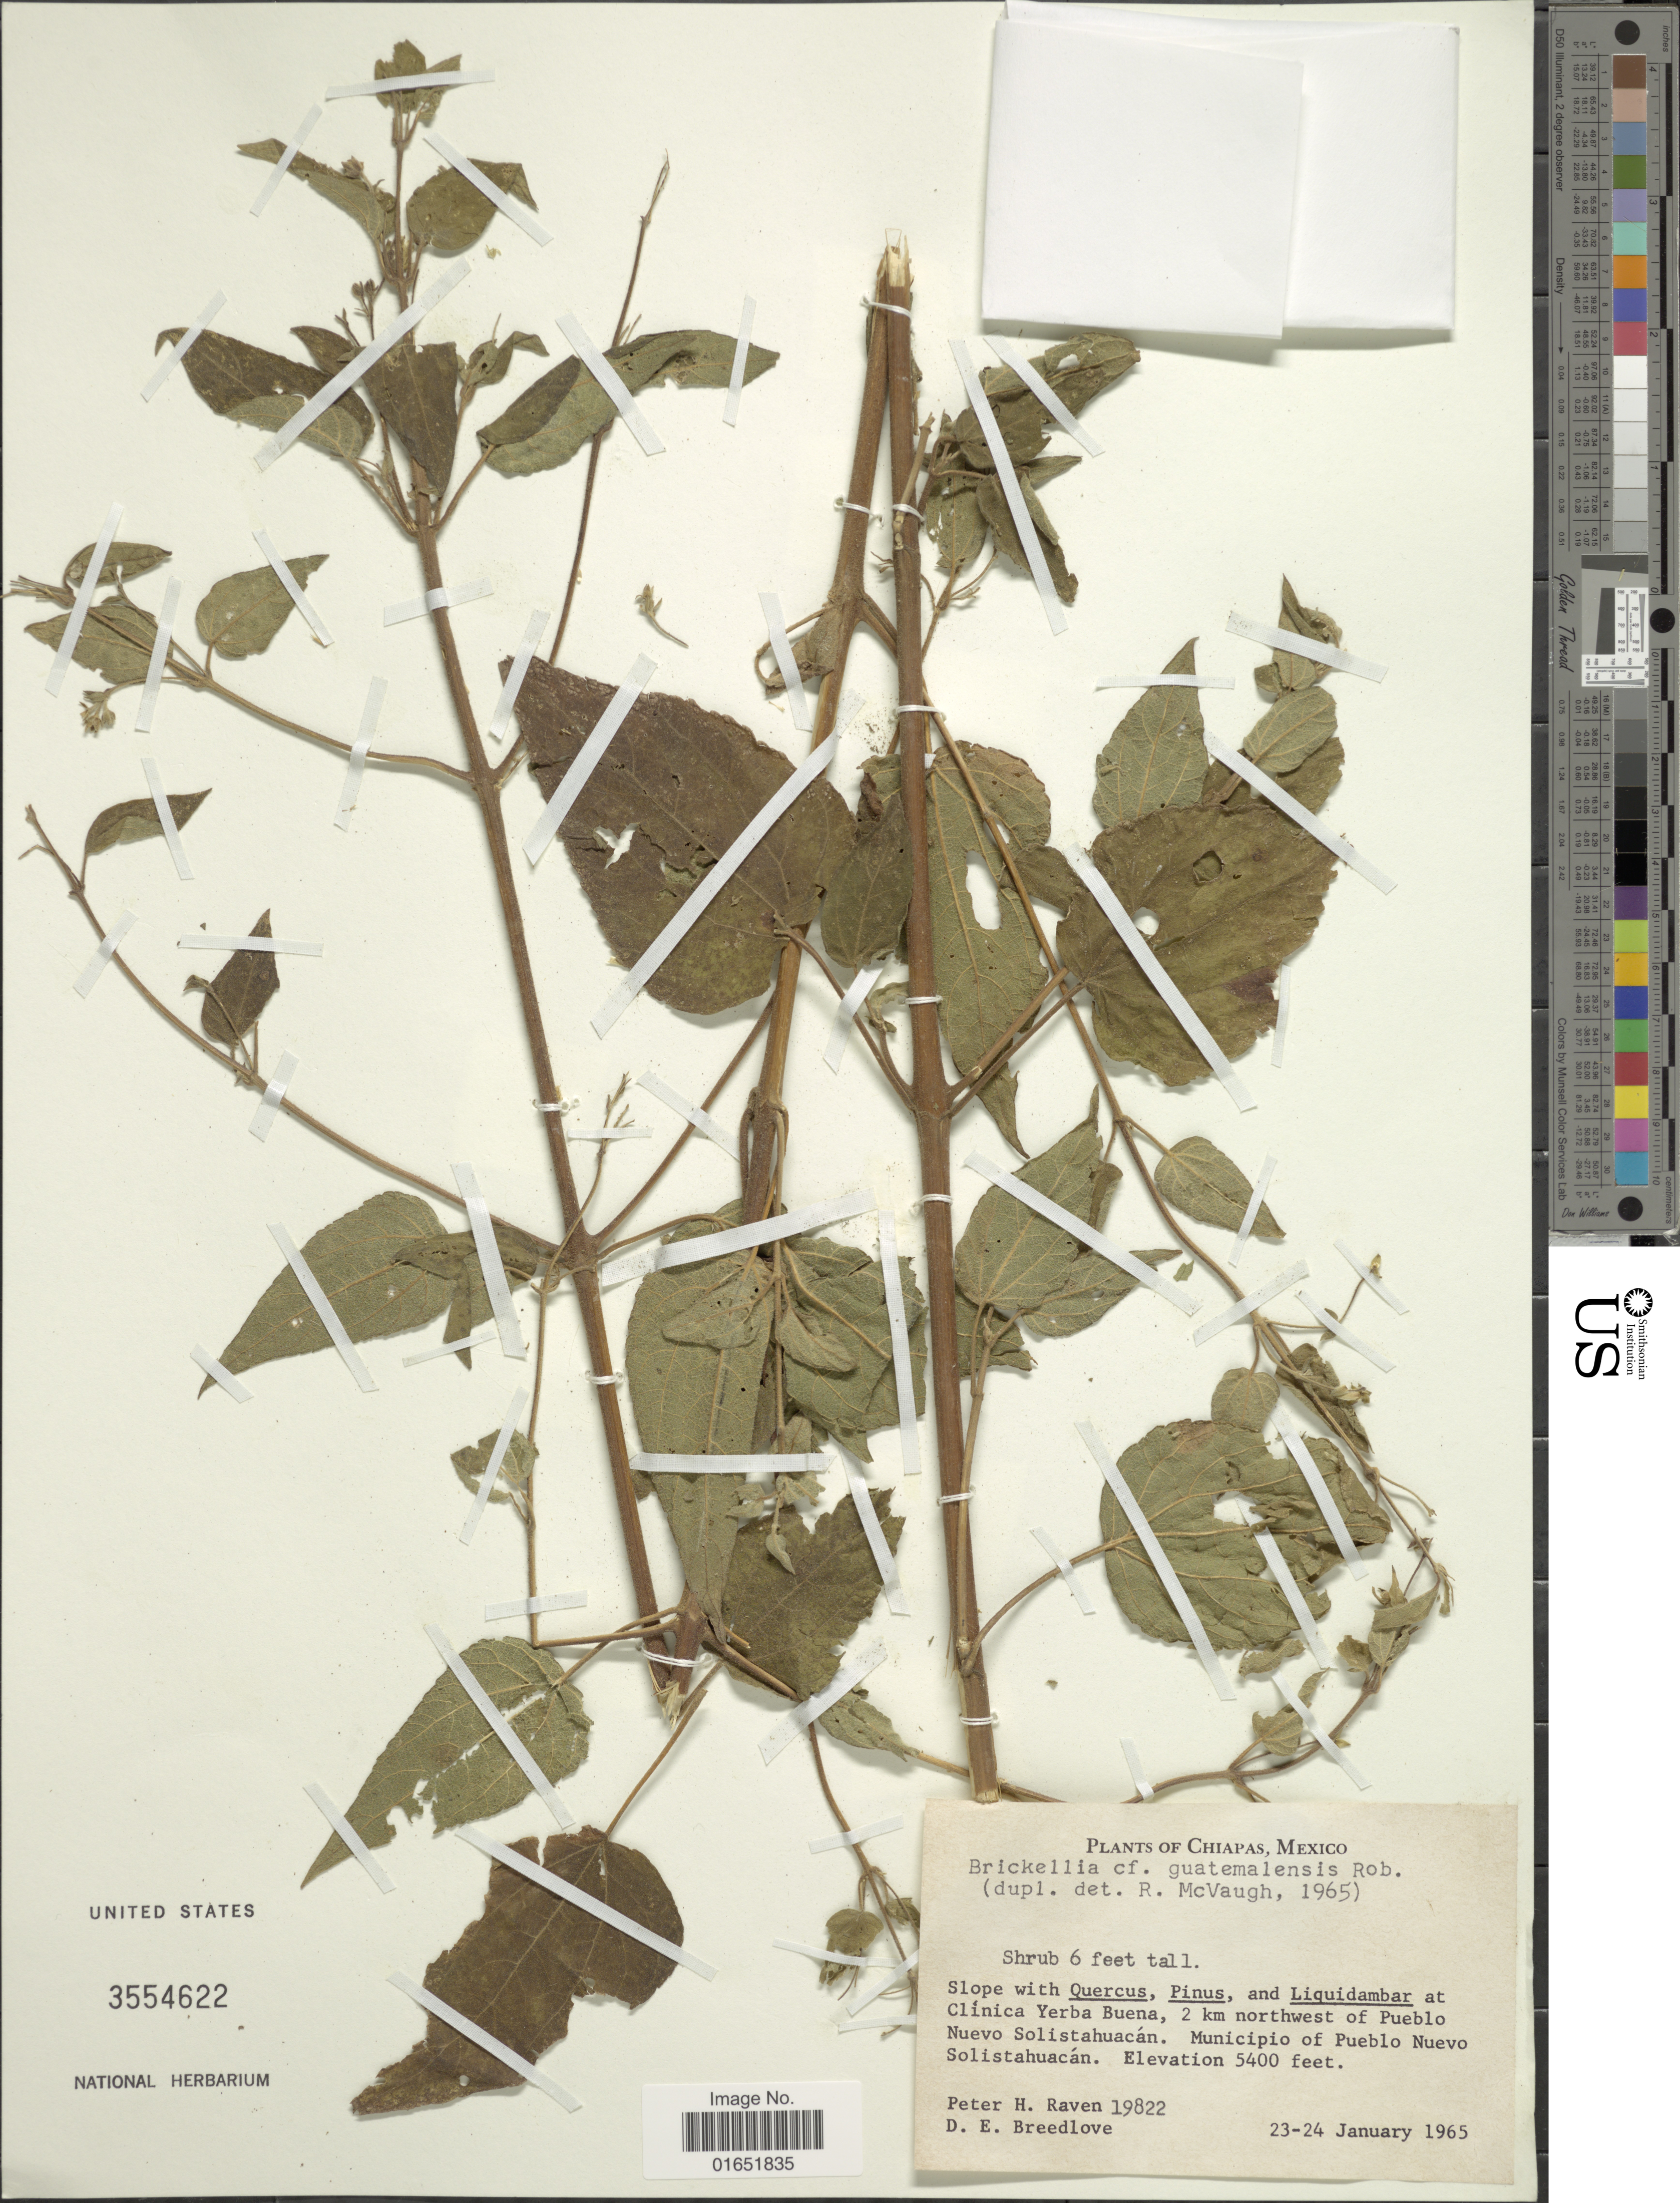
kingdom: Plantae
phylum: Tracheophyta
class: Magnoliopsida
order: Asterales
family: Asteraceae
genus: Brickellia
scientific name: Brickellia guatemalensis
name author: B.L. Rob.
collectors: P. Raven & D. E. Breedlove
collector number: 19822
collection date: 1965-01-23/1965-01-24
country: Mexico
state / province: Chiapas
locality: At Clinica Yerba Buena, 2 km northwest of Pueblo Nuevo Solistahuacán.Municipio of Pueblo Nuevo Solistahuacán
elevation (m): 1646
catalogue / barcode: US 3554622